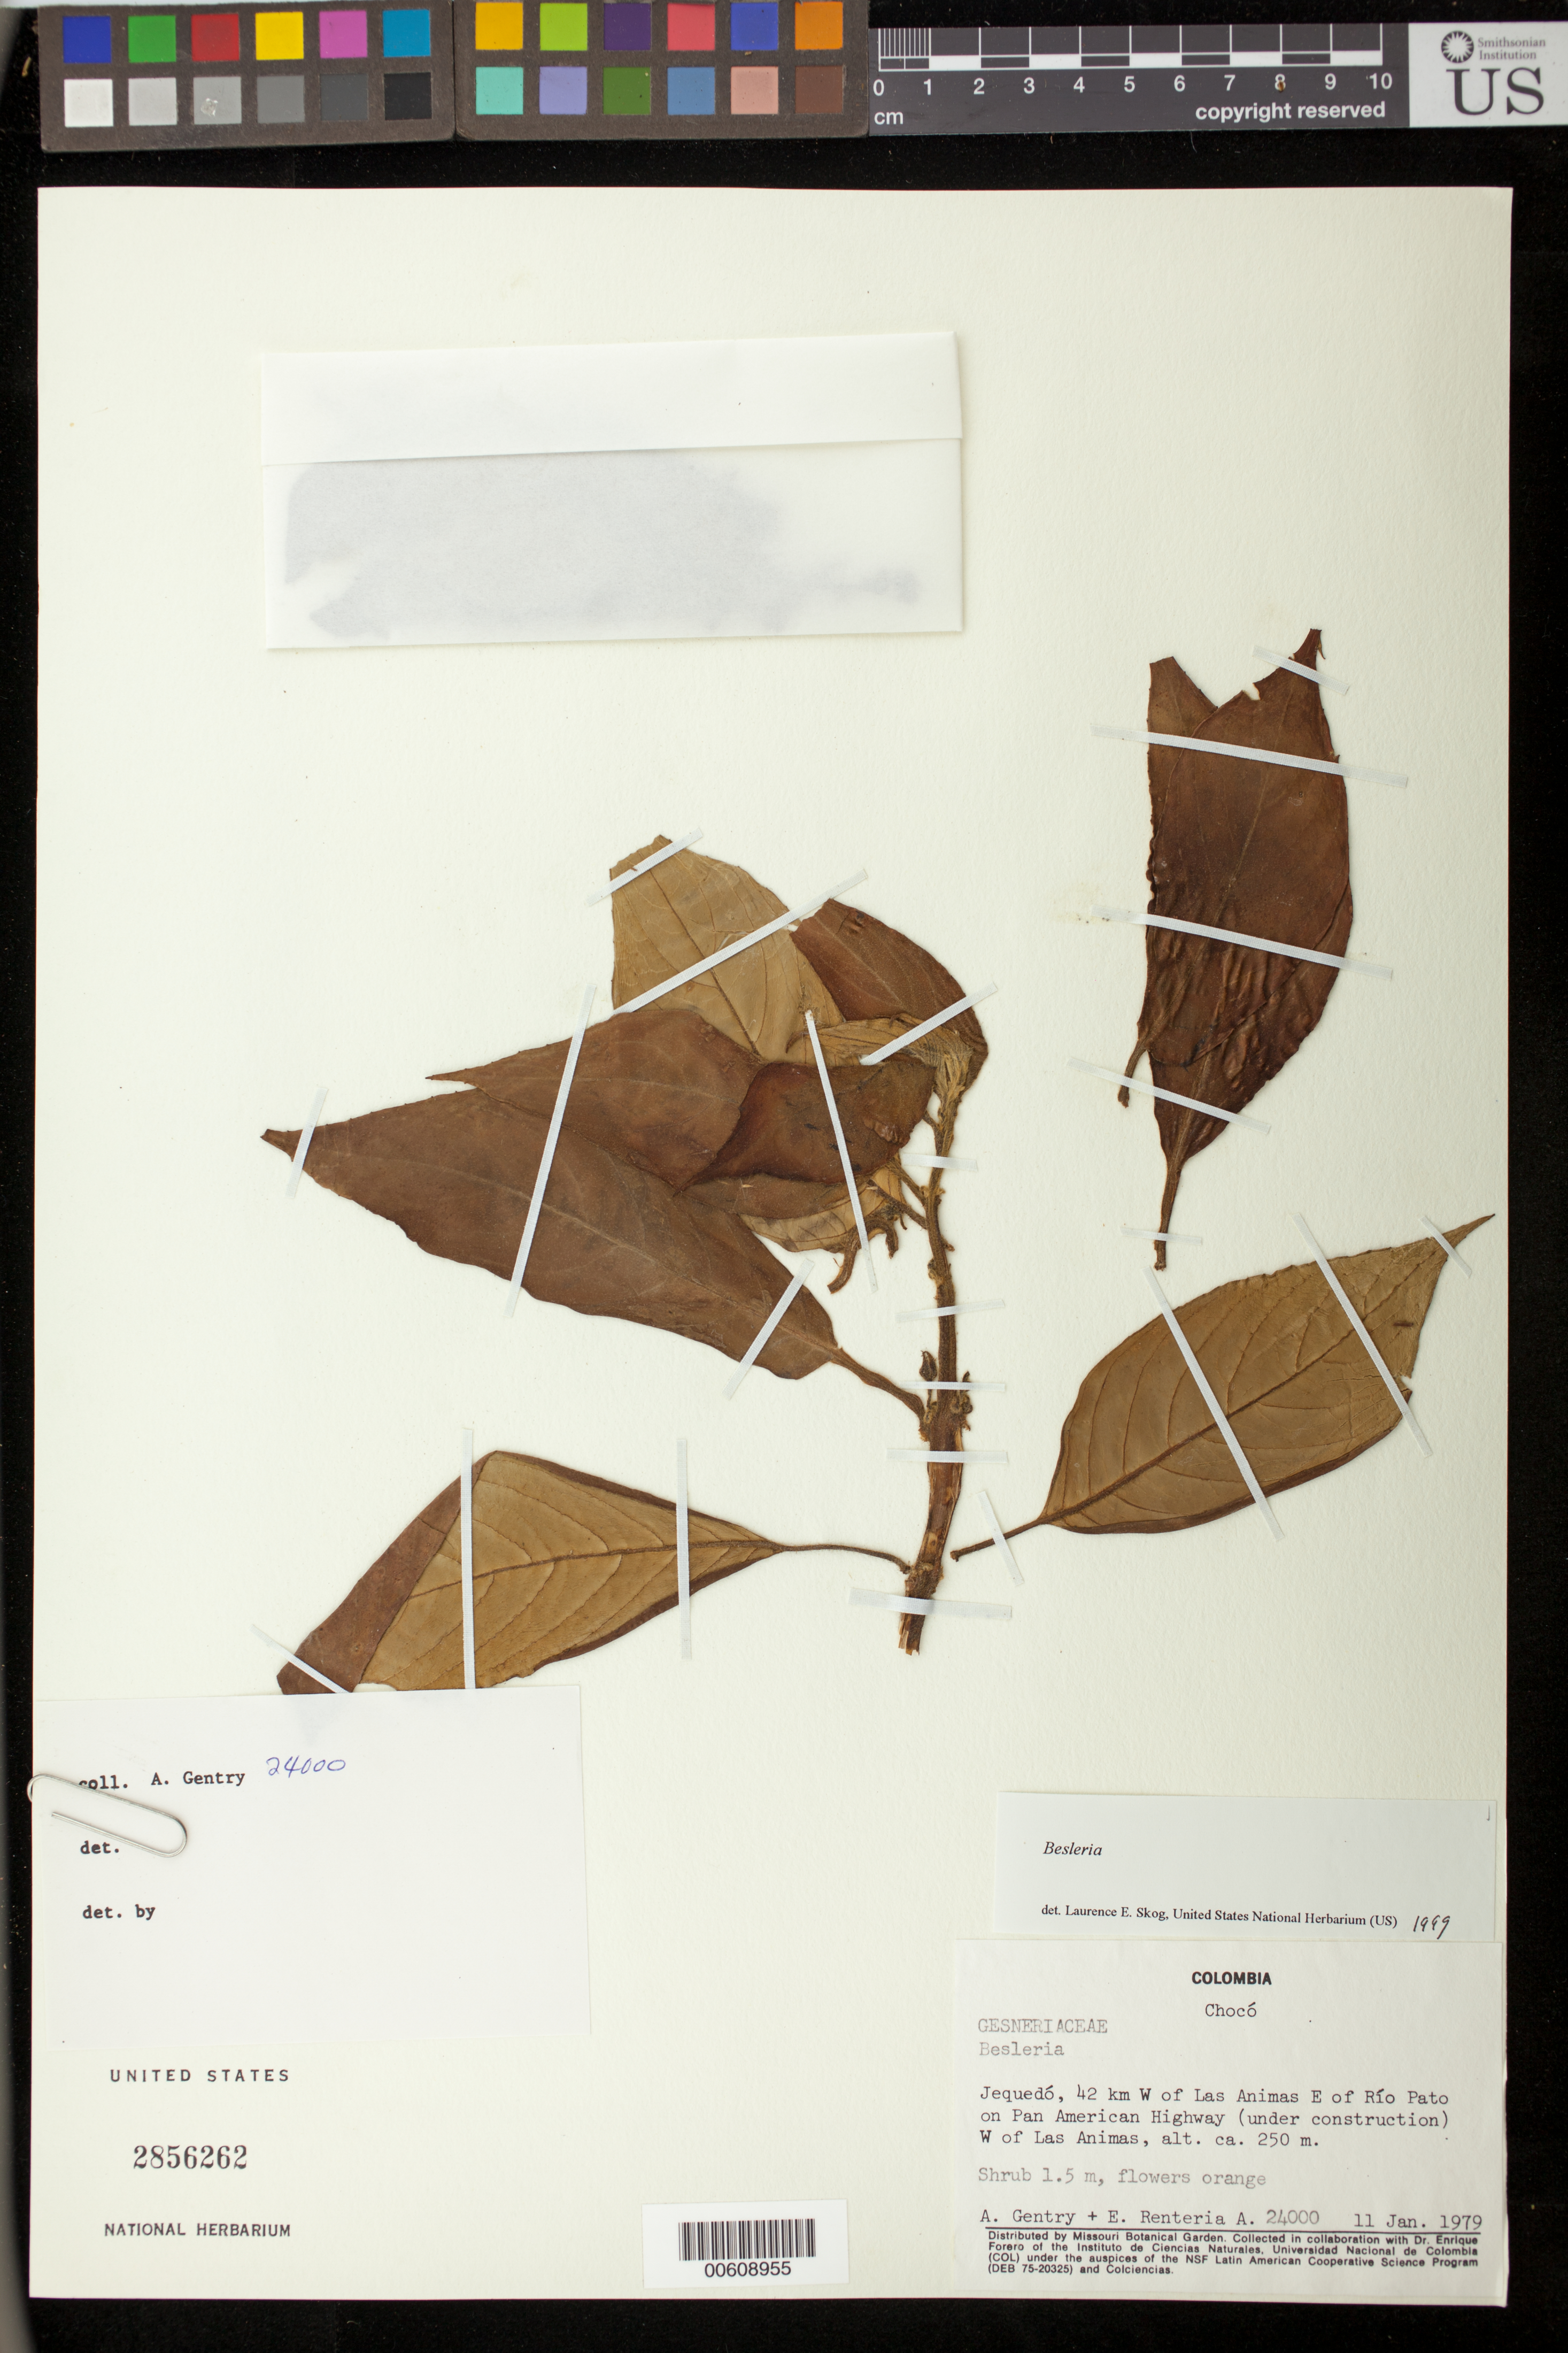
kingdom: Plantae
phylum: Tracheophyta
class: Magnoliopsida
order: Lamiales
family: Gesneriaceae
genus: Besleria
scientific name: Besleria sp.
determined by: Skog, Laurence E.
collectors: A. H. Gentry & E. Renteria A.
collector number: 24000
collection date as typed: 11 Jan 1979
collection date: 1979-01-11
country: Colombia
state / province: Chocó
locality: Jequedó, 42 km W of Las Animas E of Río Pato on Pan American Highway (under construction) W of Las Animas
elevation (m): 250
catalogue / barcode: US 2856262